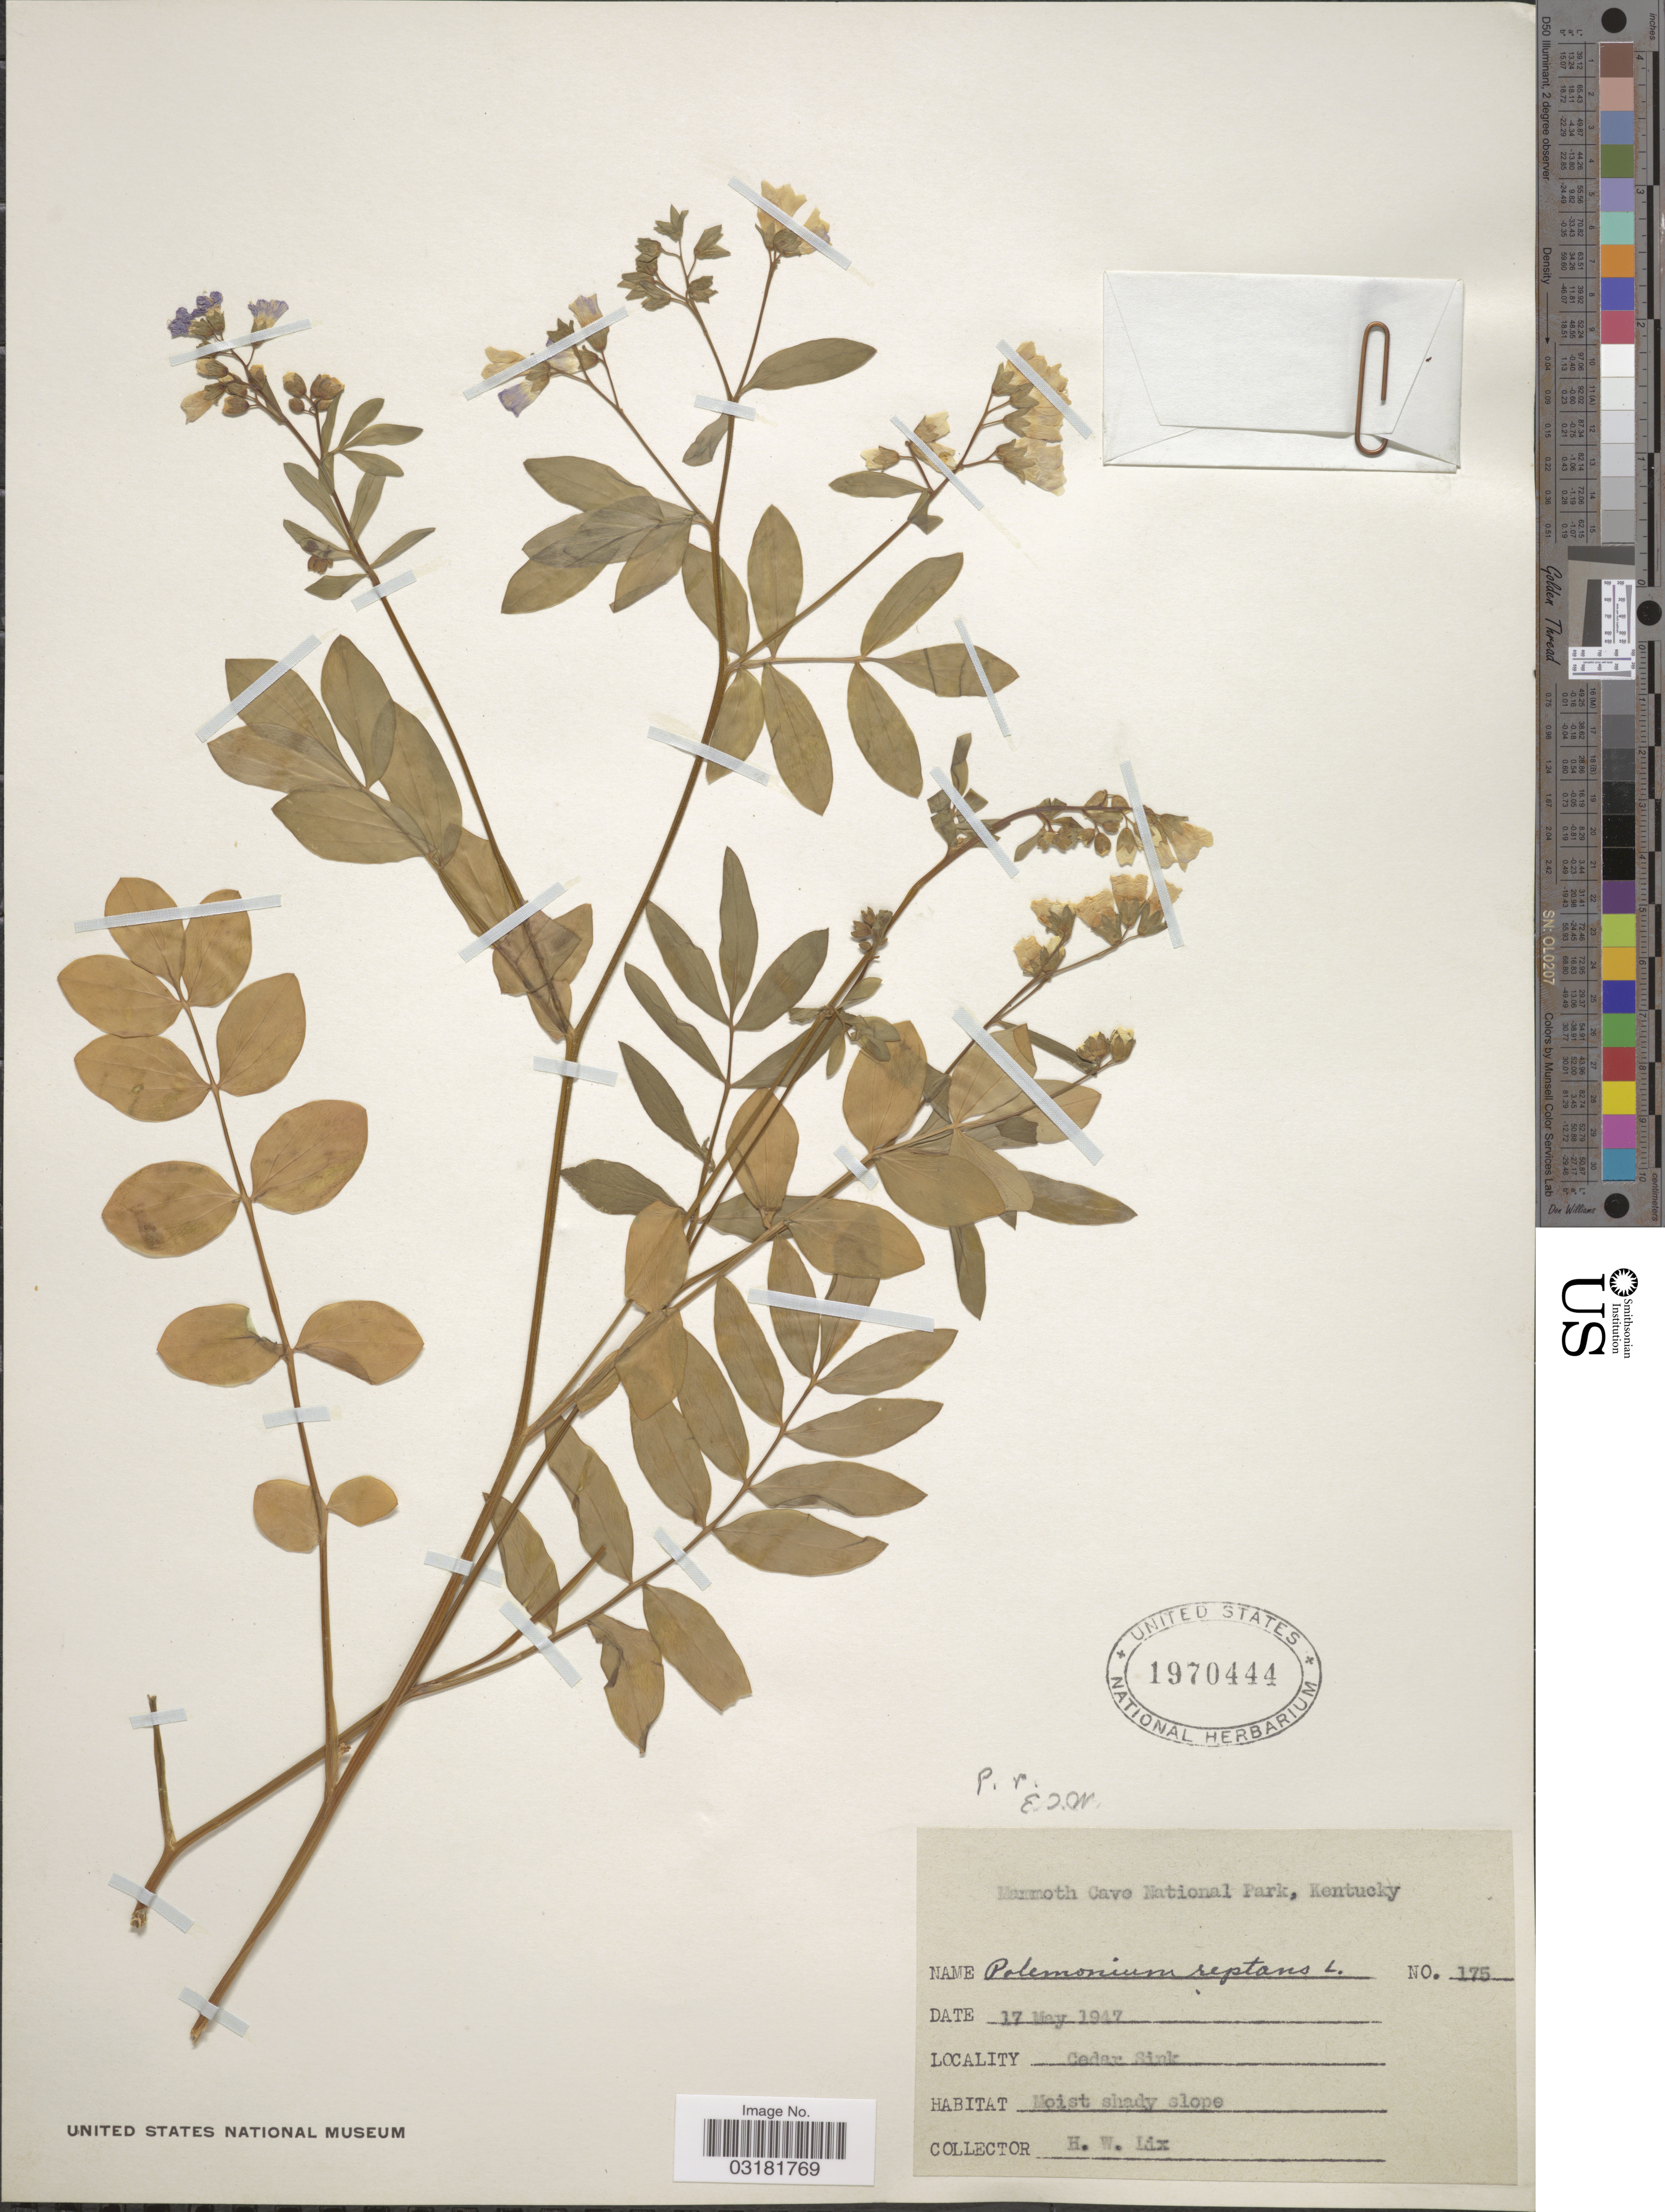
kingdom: Plantae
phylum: Tracheophyta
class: Magnoliopsida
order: Ericales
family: Polemoniaceae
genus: Polemonium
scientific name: Polemonium reptans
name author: L.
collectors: H. W. Lix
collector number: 175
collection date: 1947-05-17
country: United States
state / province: Kentucky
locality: Mammoth Cave National Park. Cedar Sink.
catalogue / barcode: US 1970444